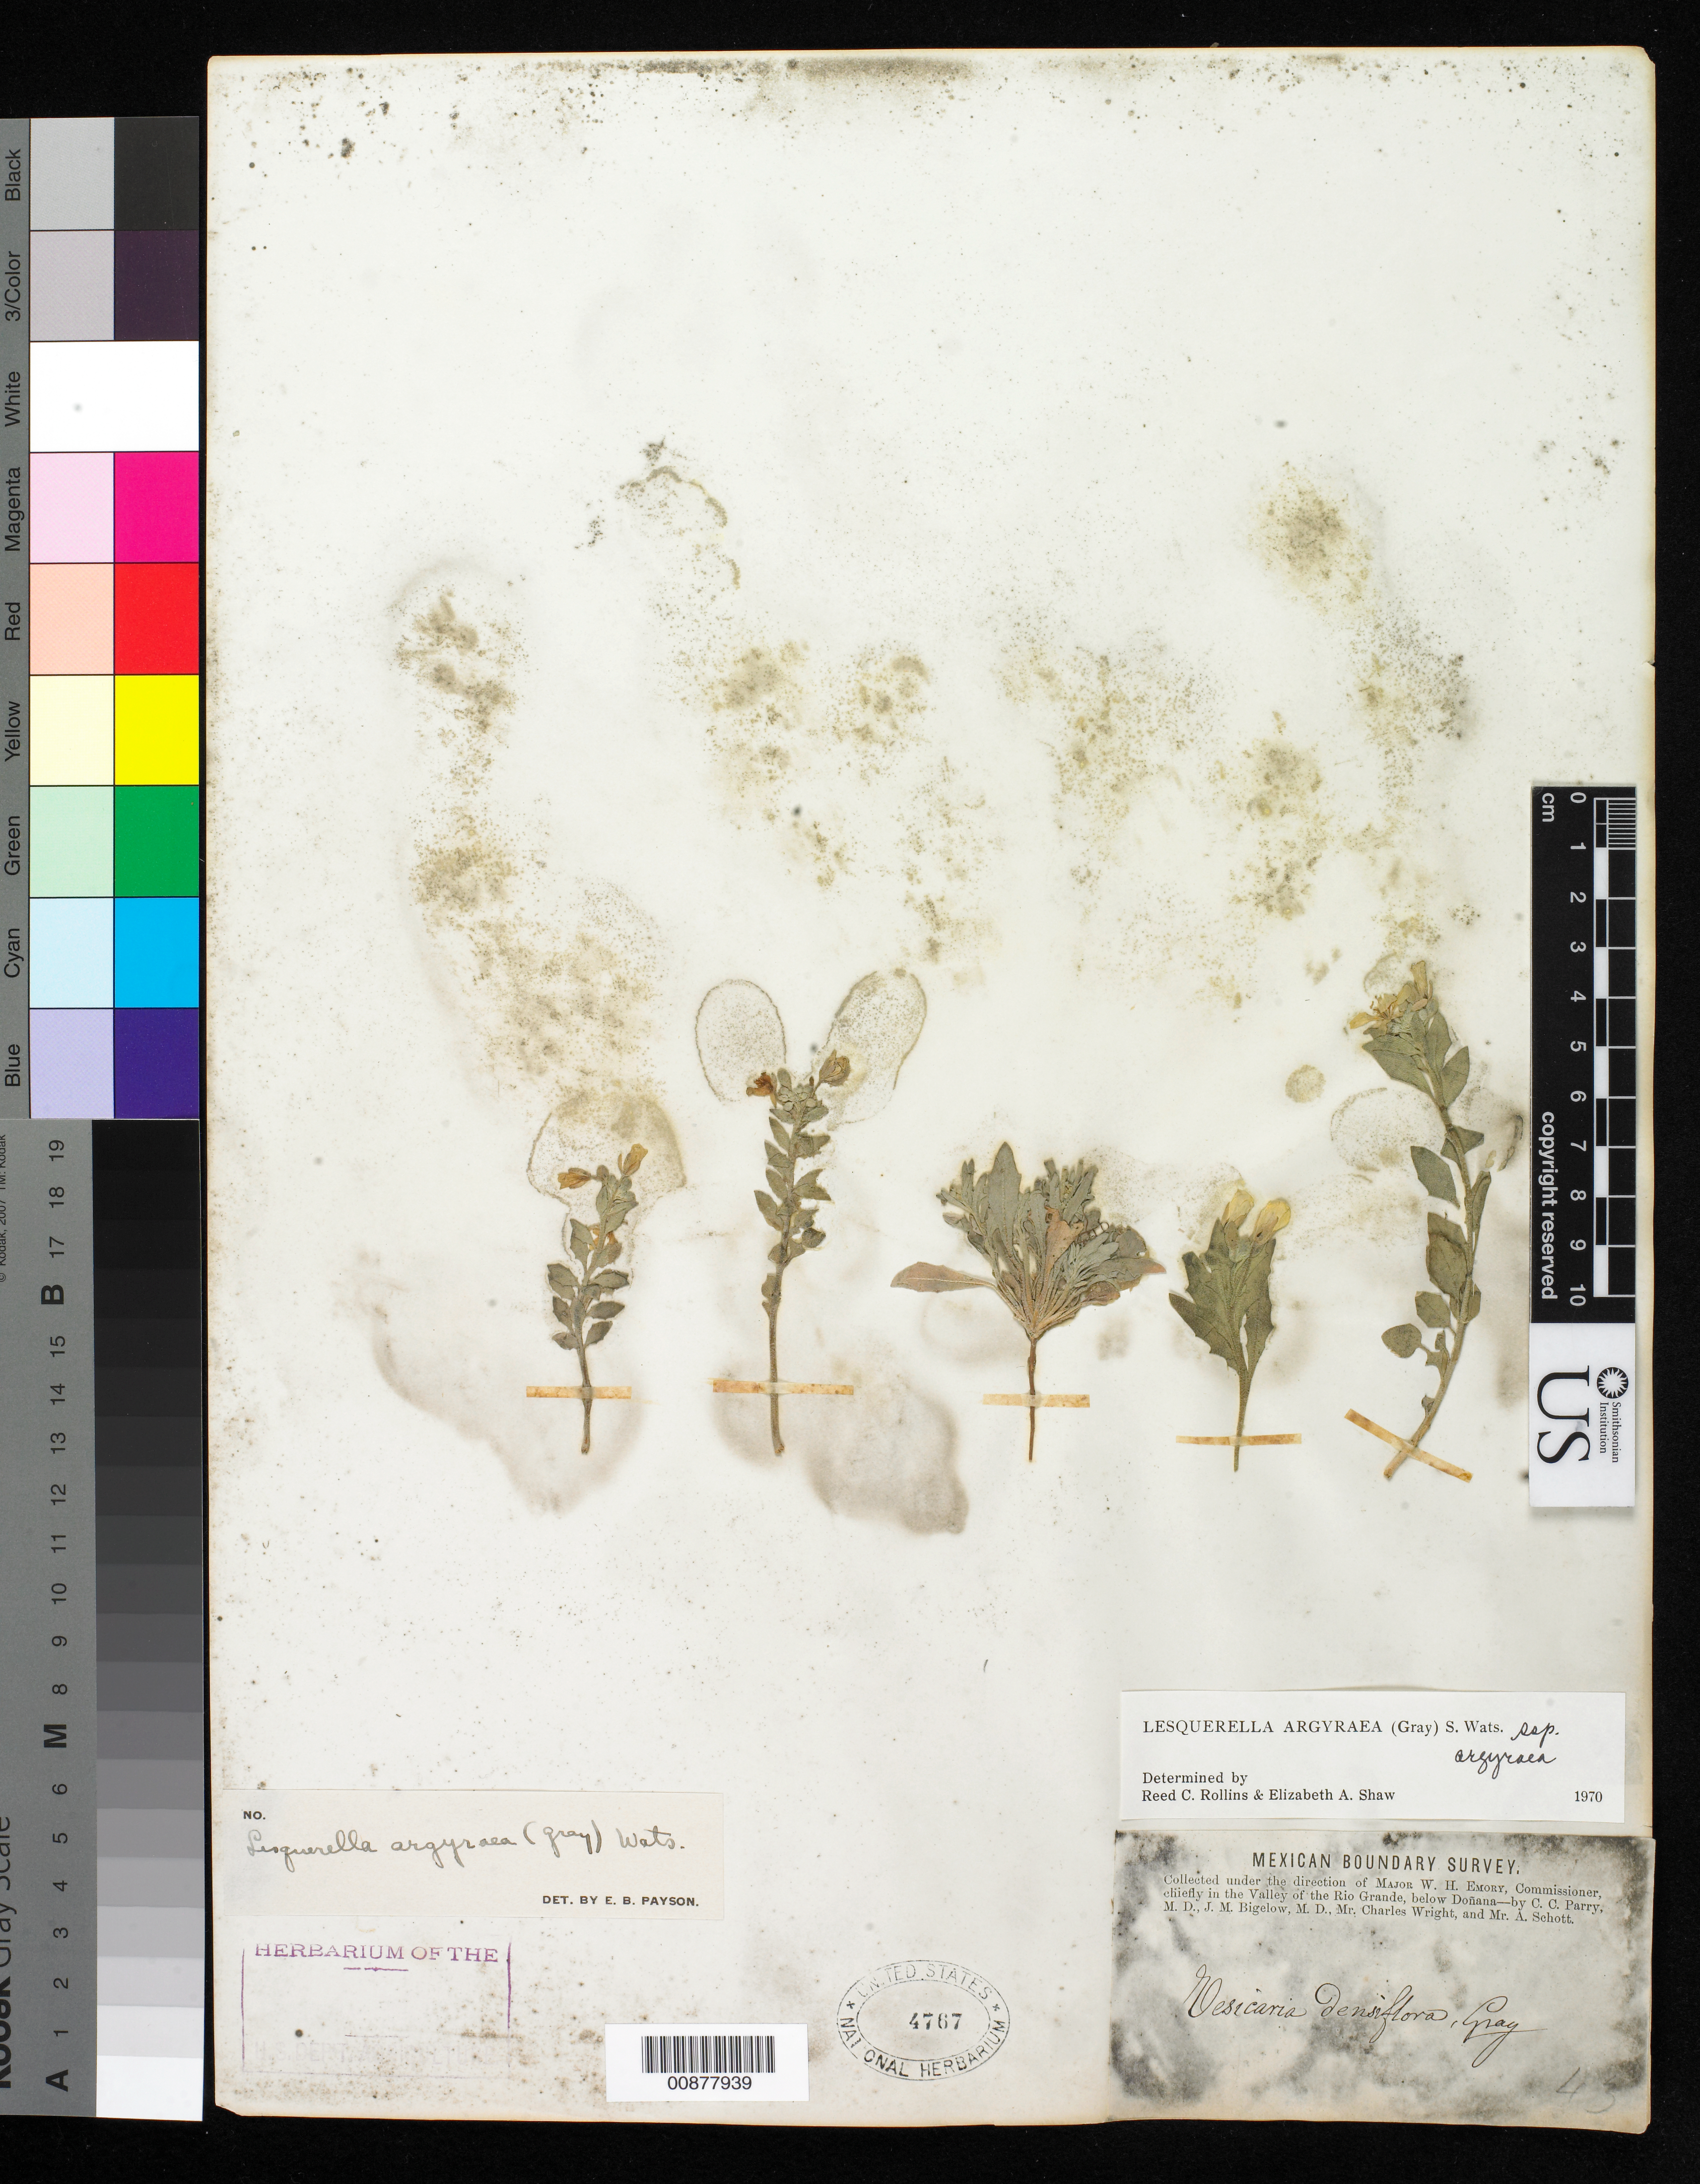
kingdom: Plantae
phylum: Tracheophyta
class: Magnoliopsida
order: Brassicales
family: Brassicaceae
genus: Lesquerella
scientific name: Lesquerella argyraea subsp. argyraea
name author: (A. Gray) S. Watson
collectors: C. C. Parry, J. M. Bigelow, C. Wright & A. C. V. Schott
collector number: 43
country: United States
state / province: New Mexico / Texas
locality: Valley of the Rio Grande, below Doñana.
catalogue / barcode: US 4767